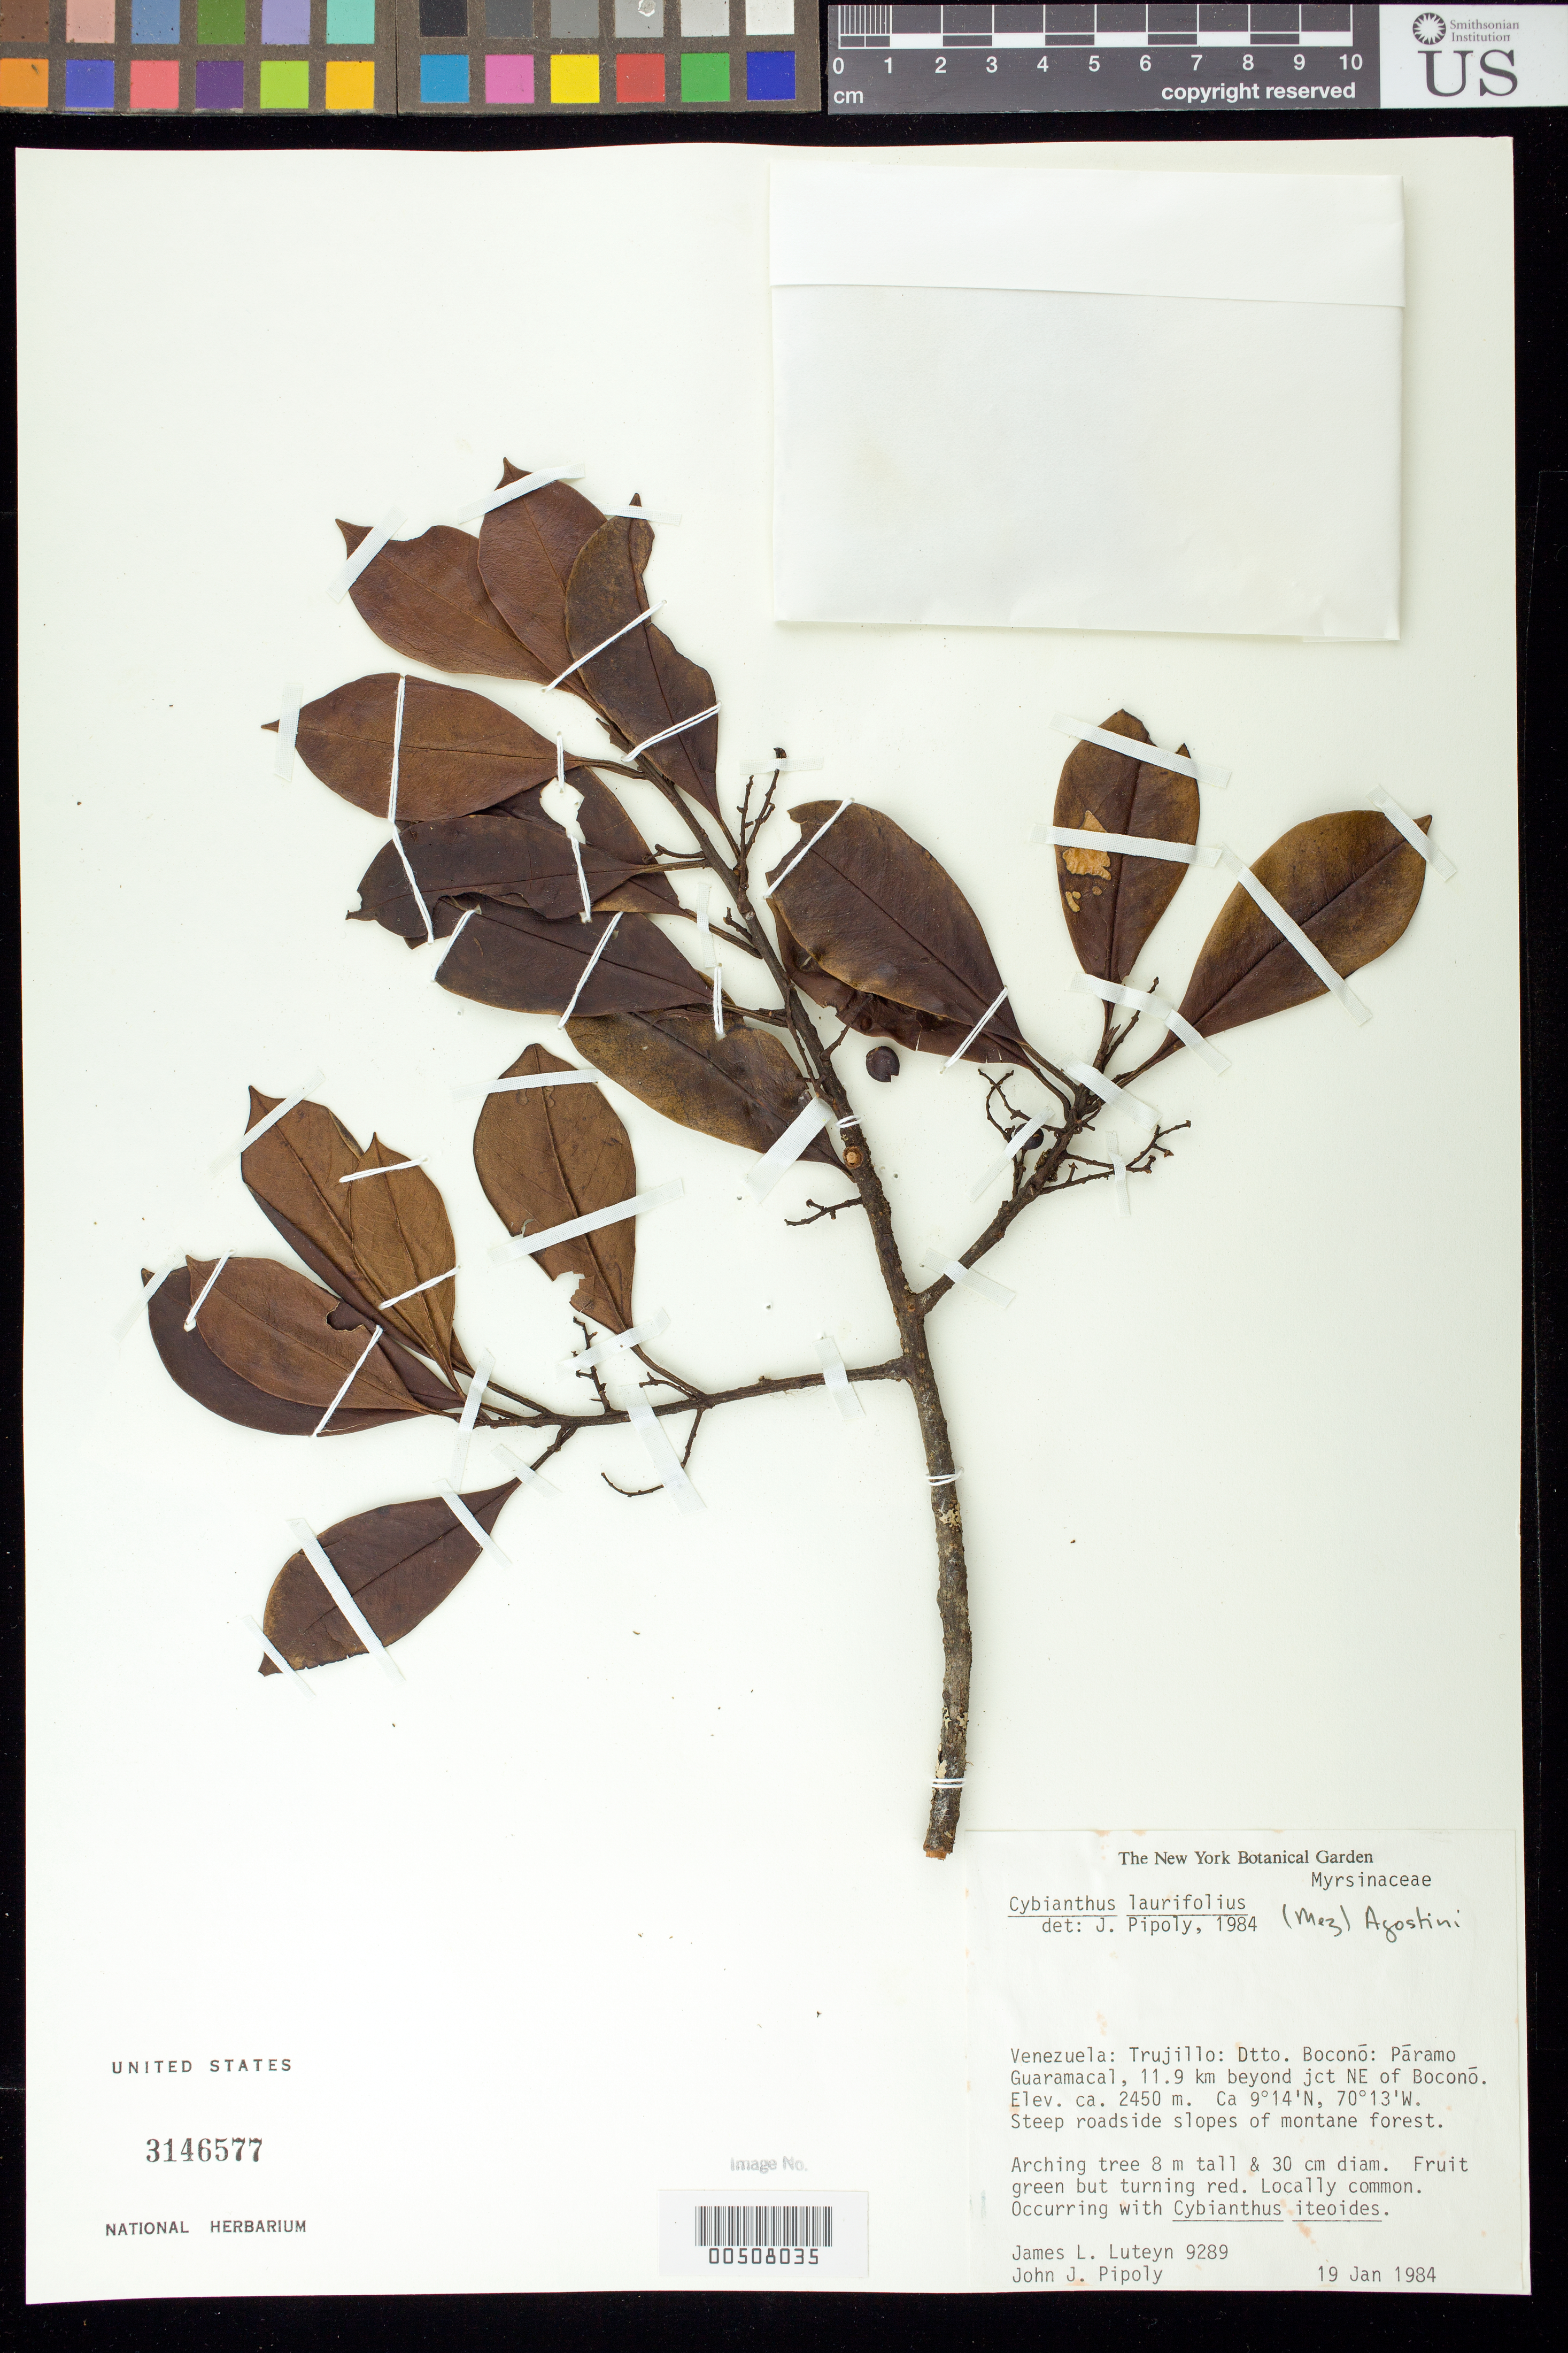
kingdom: Plantae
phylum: Tracheophyta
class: Magnoliopsida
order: Ericales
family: Primulaceae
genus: Cybianthus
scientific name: Cybianthus laurifolius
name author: (Mez) G. Agostini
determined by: Pipoly, J. J., III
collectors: J. L. Luteyn & J. J. Pipoly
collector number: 9289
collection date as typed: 19 Jan 1984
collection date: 1984-01-19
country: Venezuela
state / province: Trujillo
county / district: Boconó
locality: Páramo Guaramacal, 11.9 km beyond jct NE of Boconó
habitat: Steep roadside slopes of montane forest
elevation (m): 2450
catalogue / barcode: US 3146577